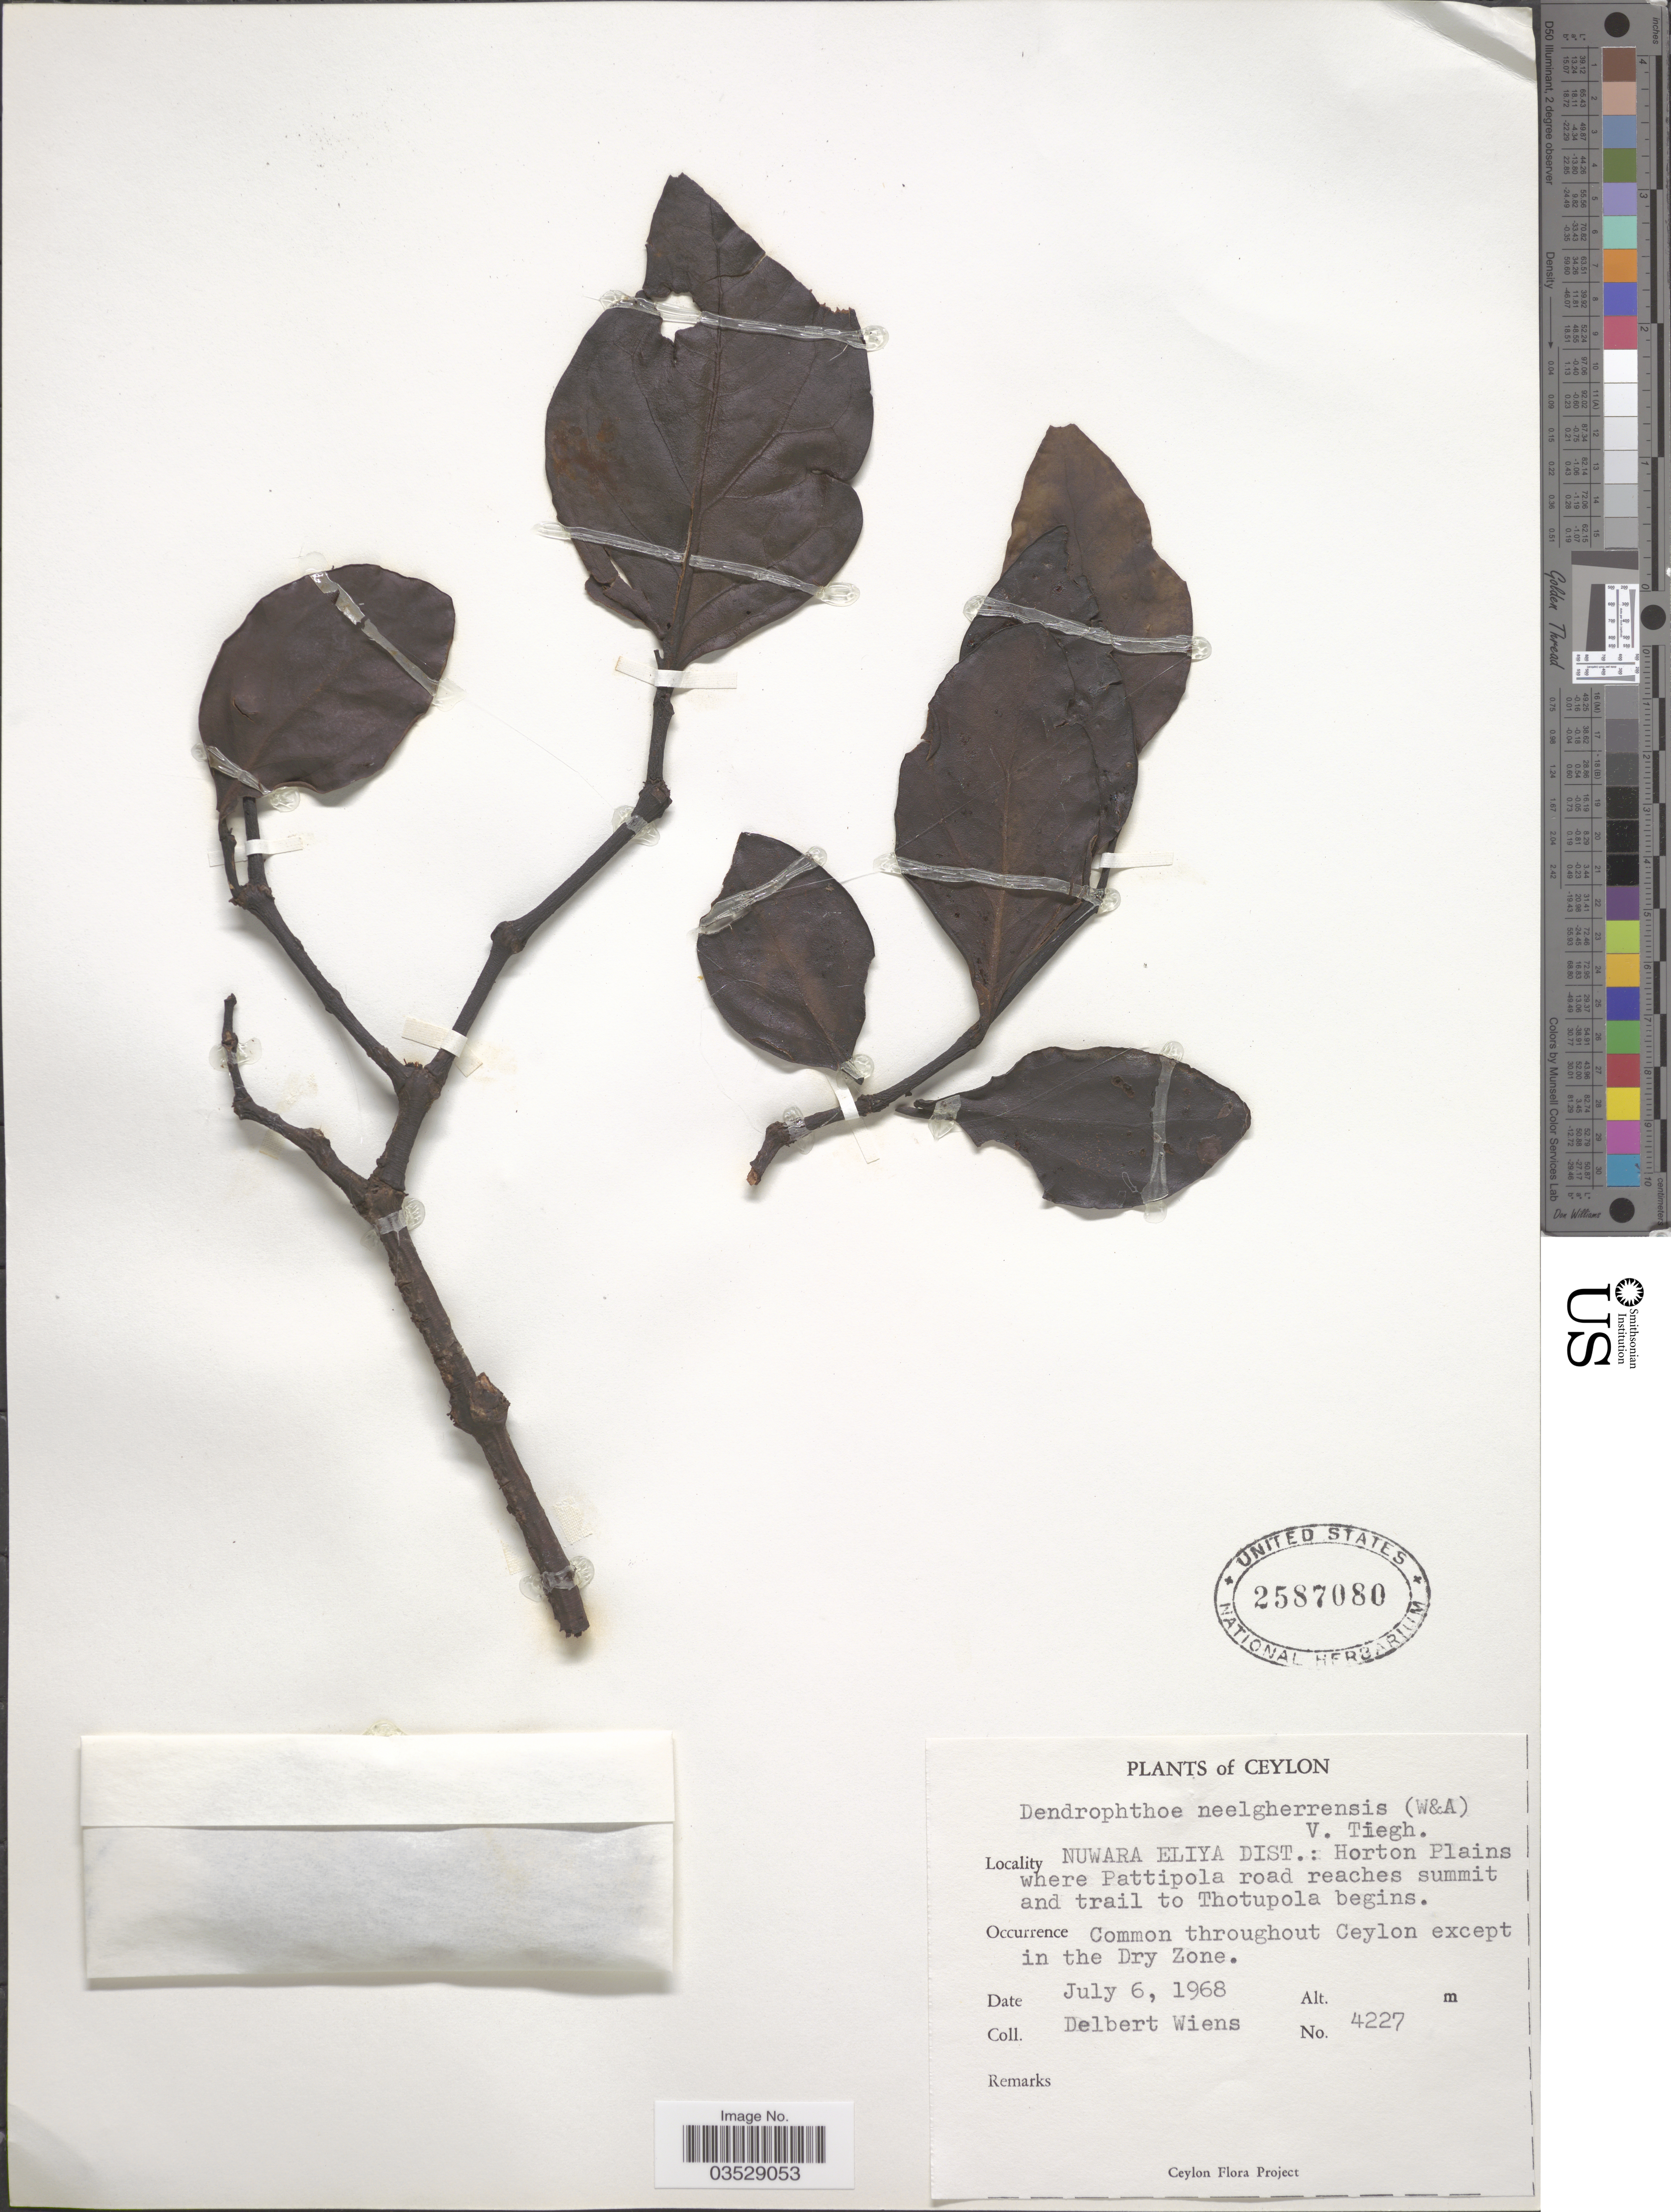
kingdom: Plantae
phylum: Tracheophyta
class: Magnoliopsida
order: Santalales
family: Loranthaceae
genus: Dendrophthoe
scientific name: Dendrophthoe trigona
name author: (Wight & Arn.) Danser ex Santapau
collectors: D. Wiens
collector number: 4227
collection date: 1968-07-06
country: Sri Lanka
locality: Ceylon. Nuwara Eliya Dist.: Horton Plains where Pattipola road reaches summit and trail to Thotupola begins. Throughout Ceylon.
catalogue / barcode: US 2587080